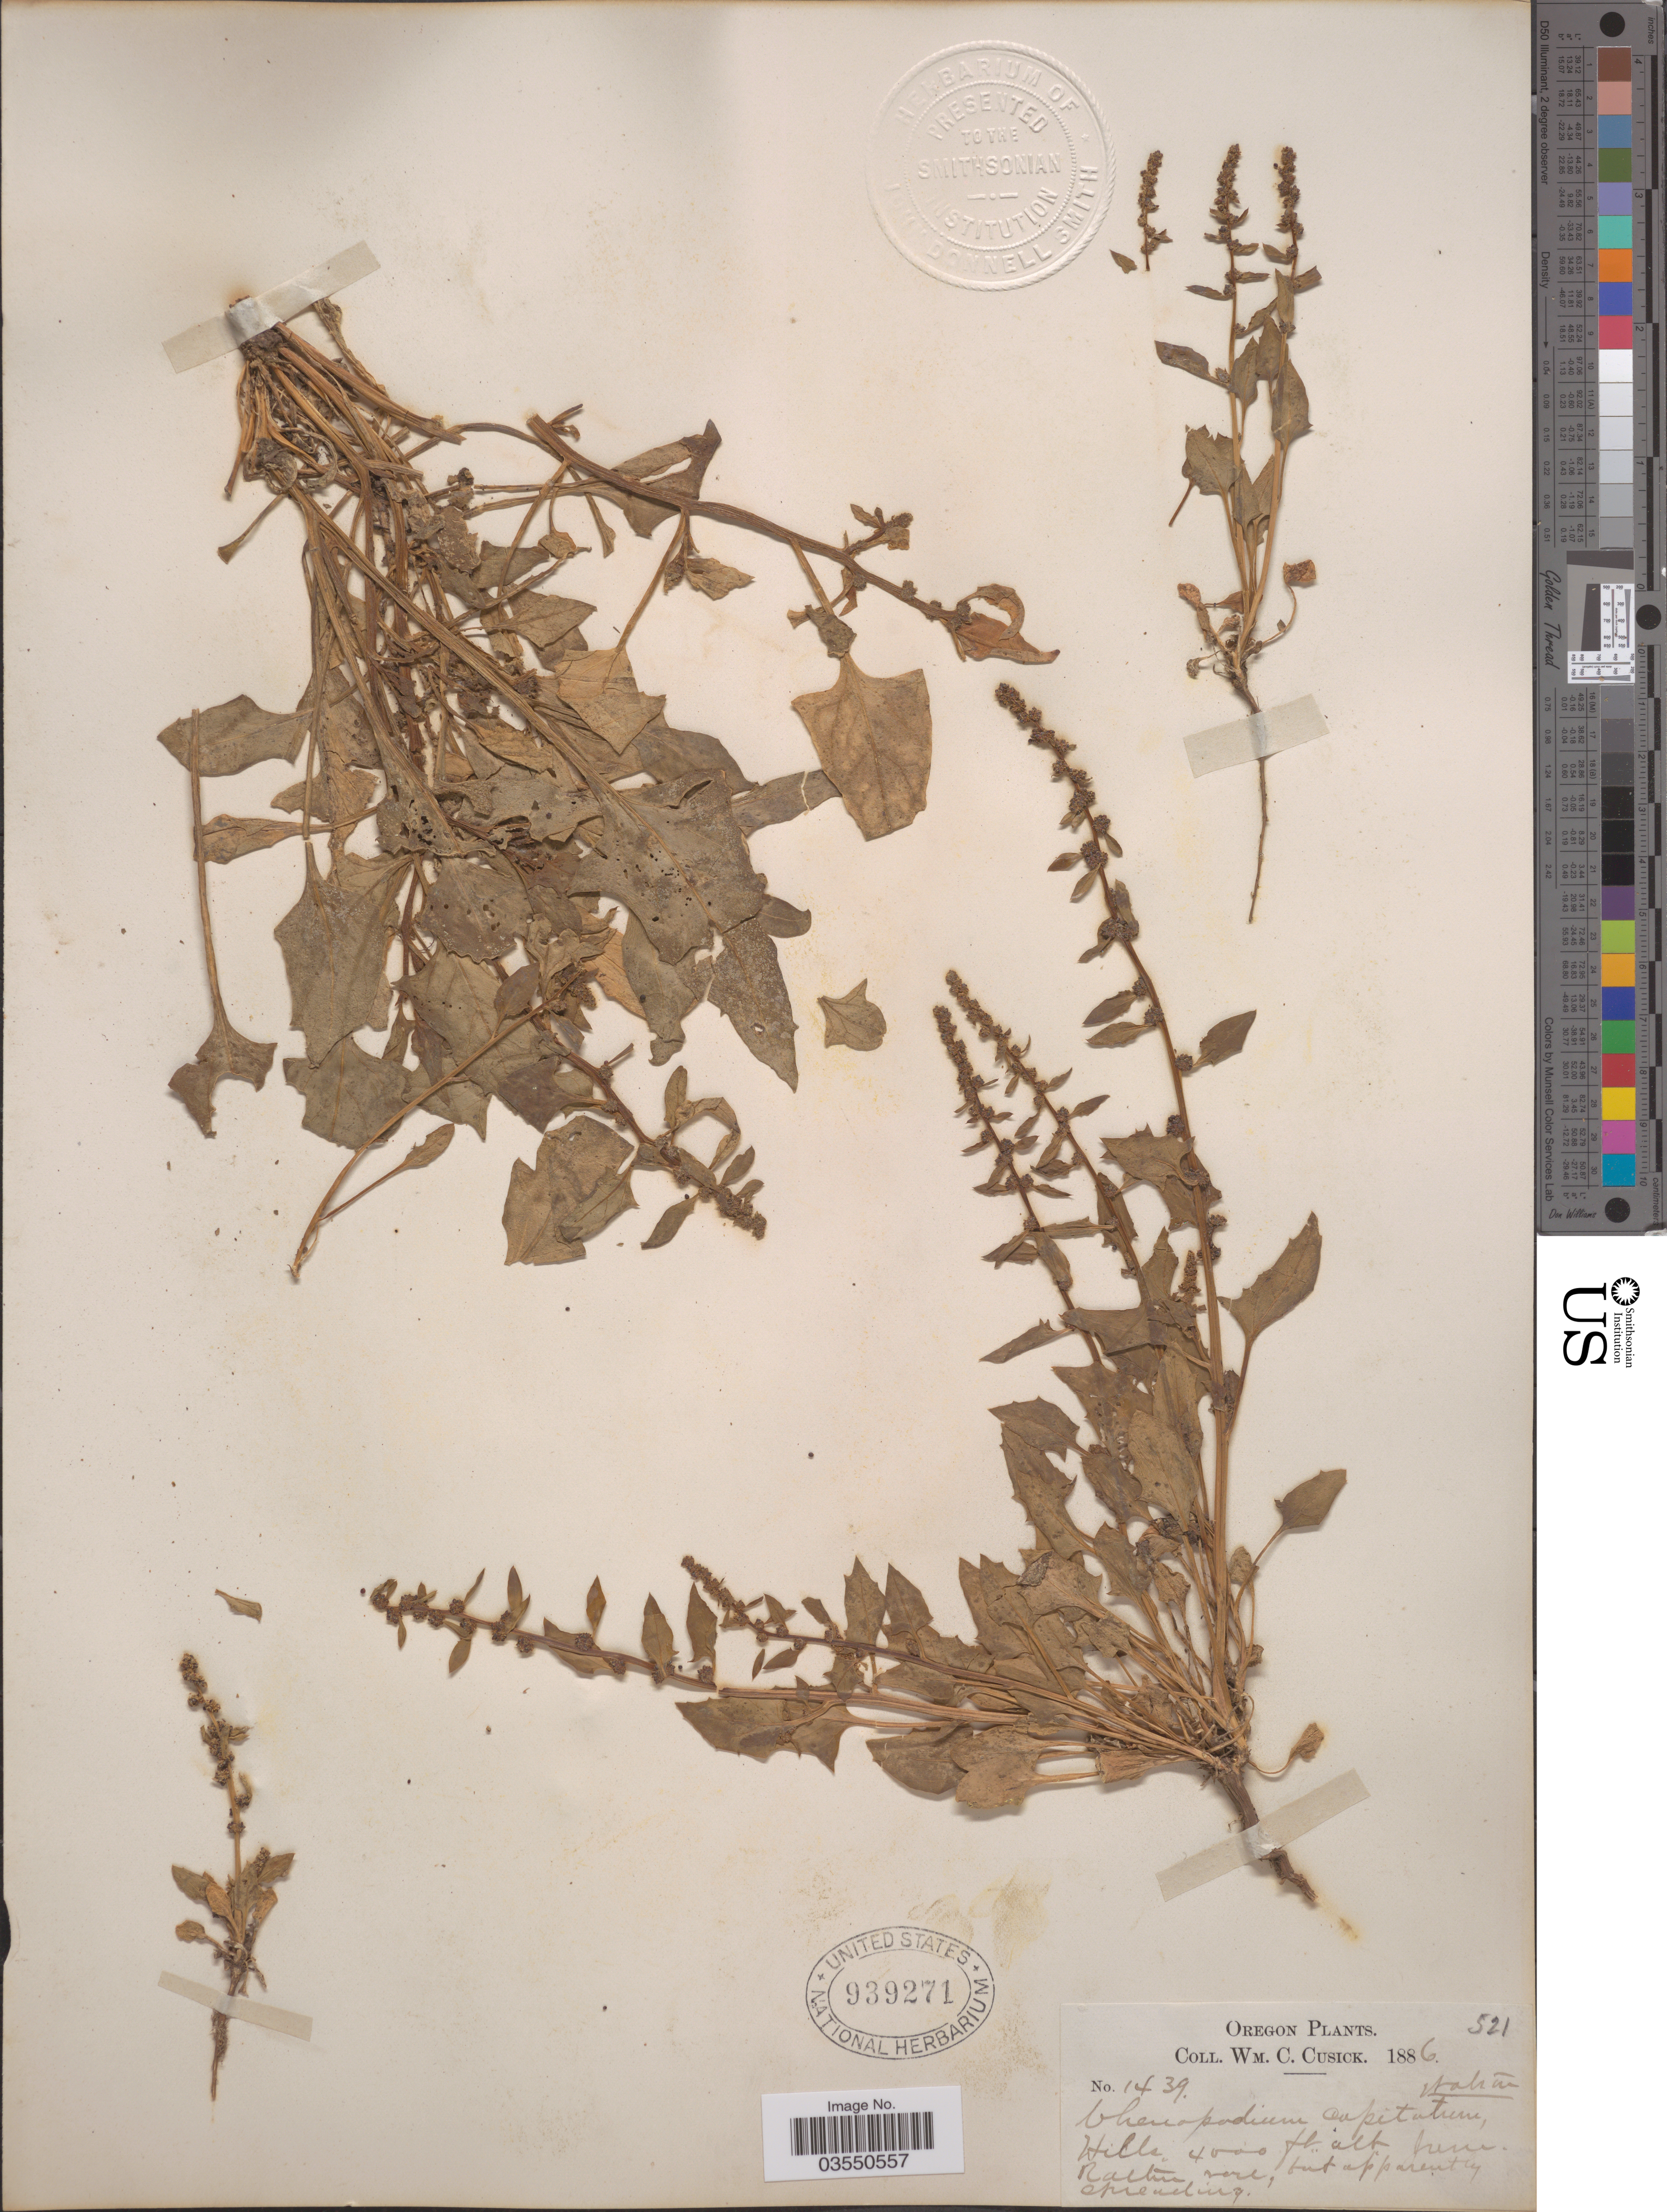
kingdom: Plantae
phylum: Tracheophyta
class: Magnoliopsida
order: Caryophyllales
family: Amaranthaceae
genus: Blitum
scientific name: Blitum capitatum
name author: L.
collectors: W. C. Cusick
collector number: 1439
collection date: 1886-06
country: United States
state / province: Oregon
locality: Hills.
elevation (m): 1219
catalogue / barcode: US 939271